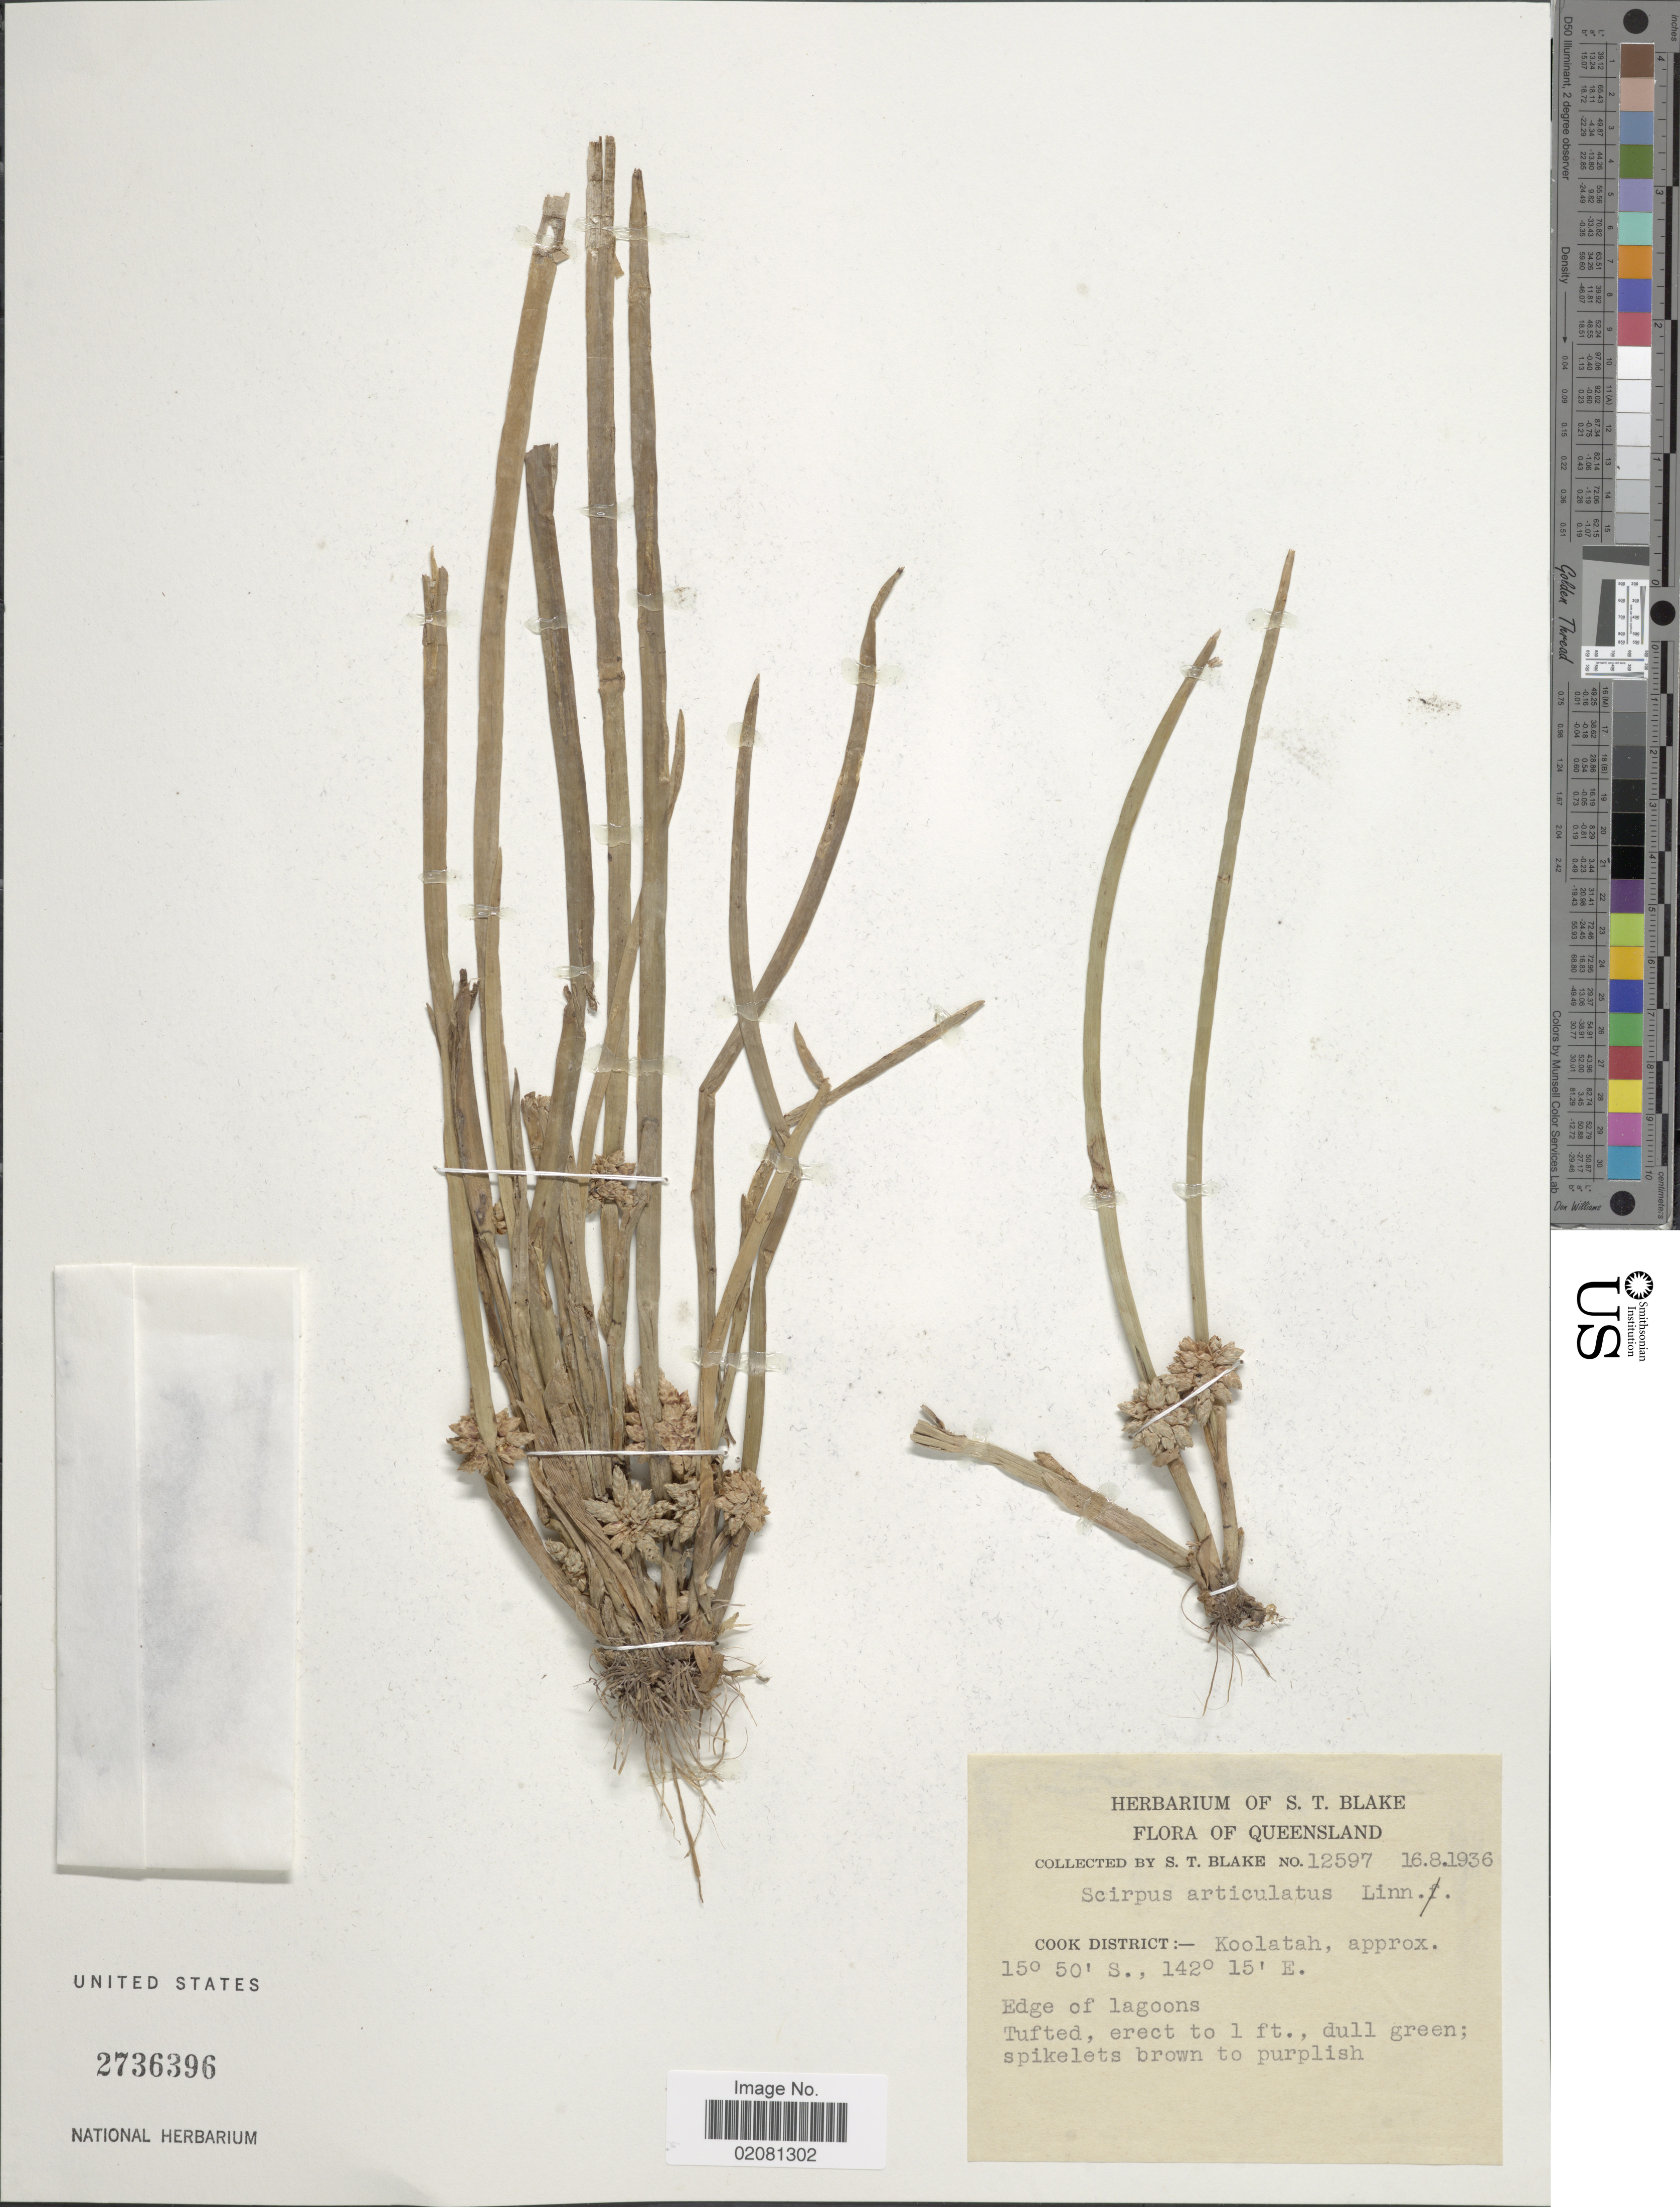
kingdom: Plantae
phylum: Tracheophyta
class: Liliopsida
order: Poales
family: Cyperaceae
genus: Schoenoplectus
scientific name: Schoenoplectus articulatus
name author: (L.) Palla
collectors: S. T. Blake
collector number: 12597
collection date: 1936-08-16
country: Australia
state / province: Queensland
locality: Cook District:-Koolatah, edge of lagoons.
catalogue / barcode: US 2736396